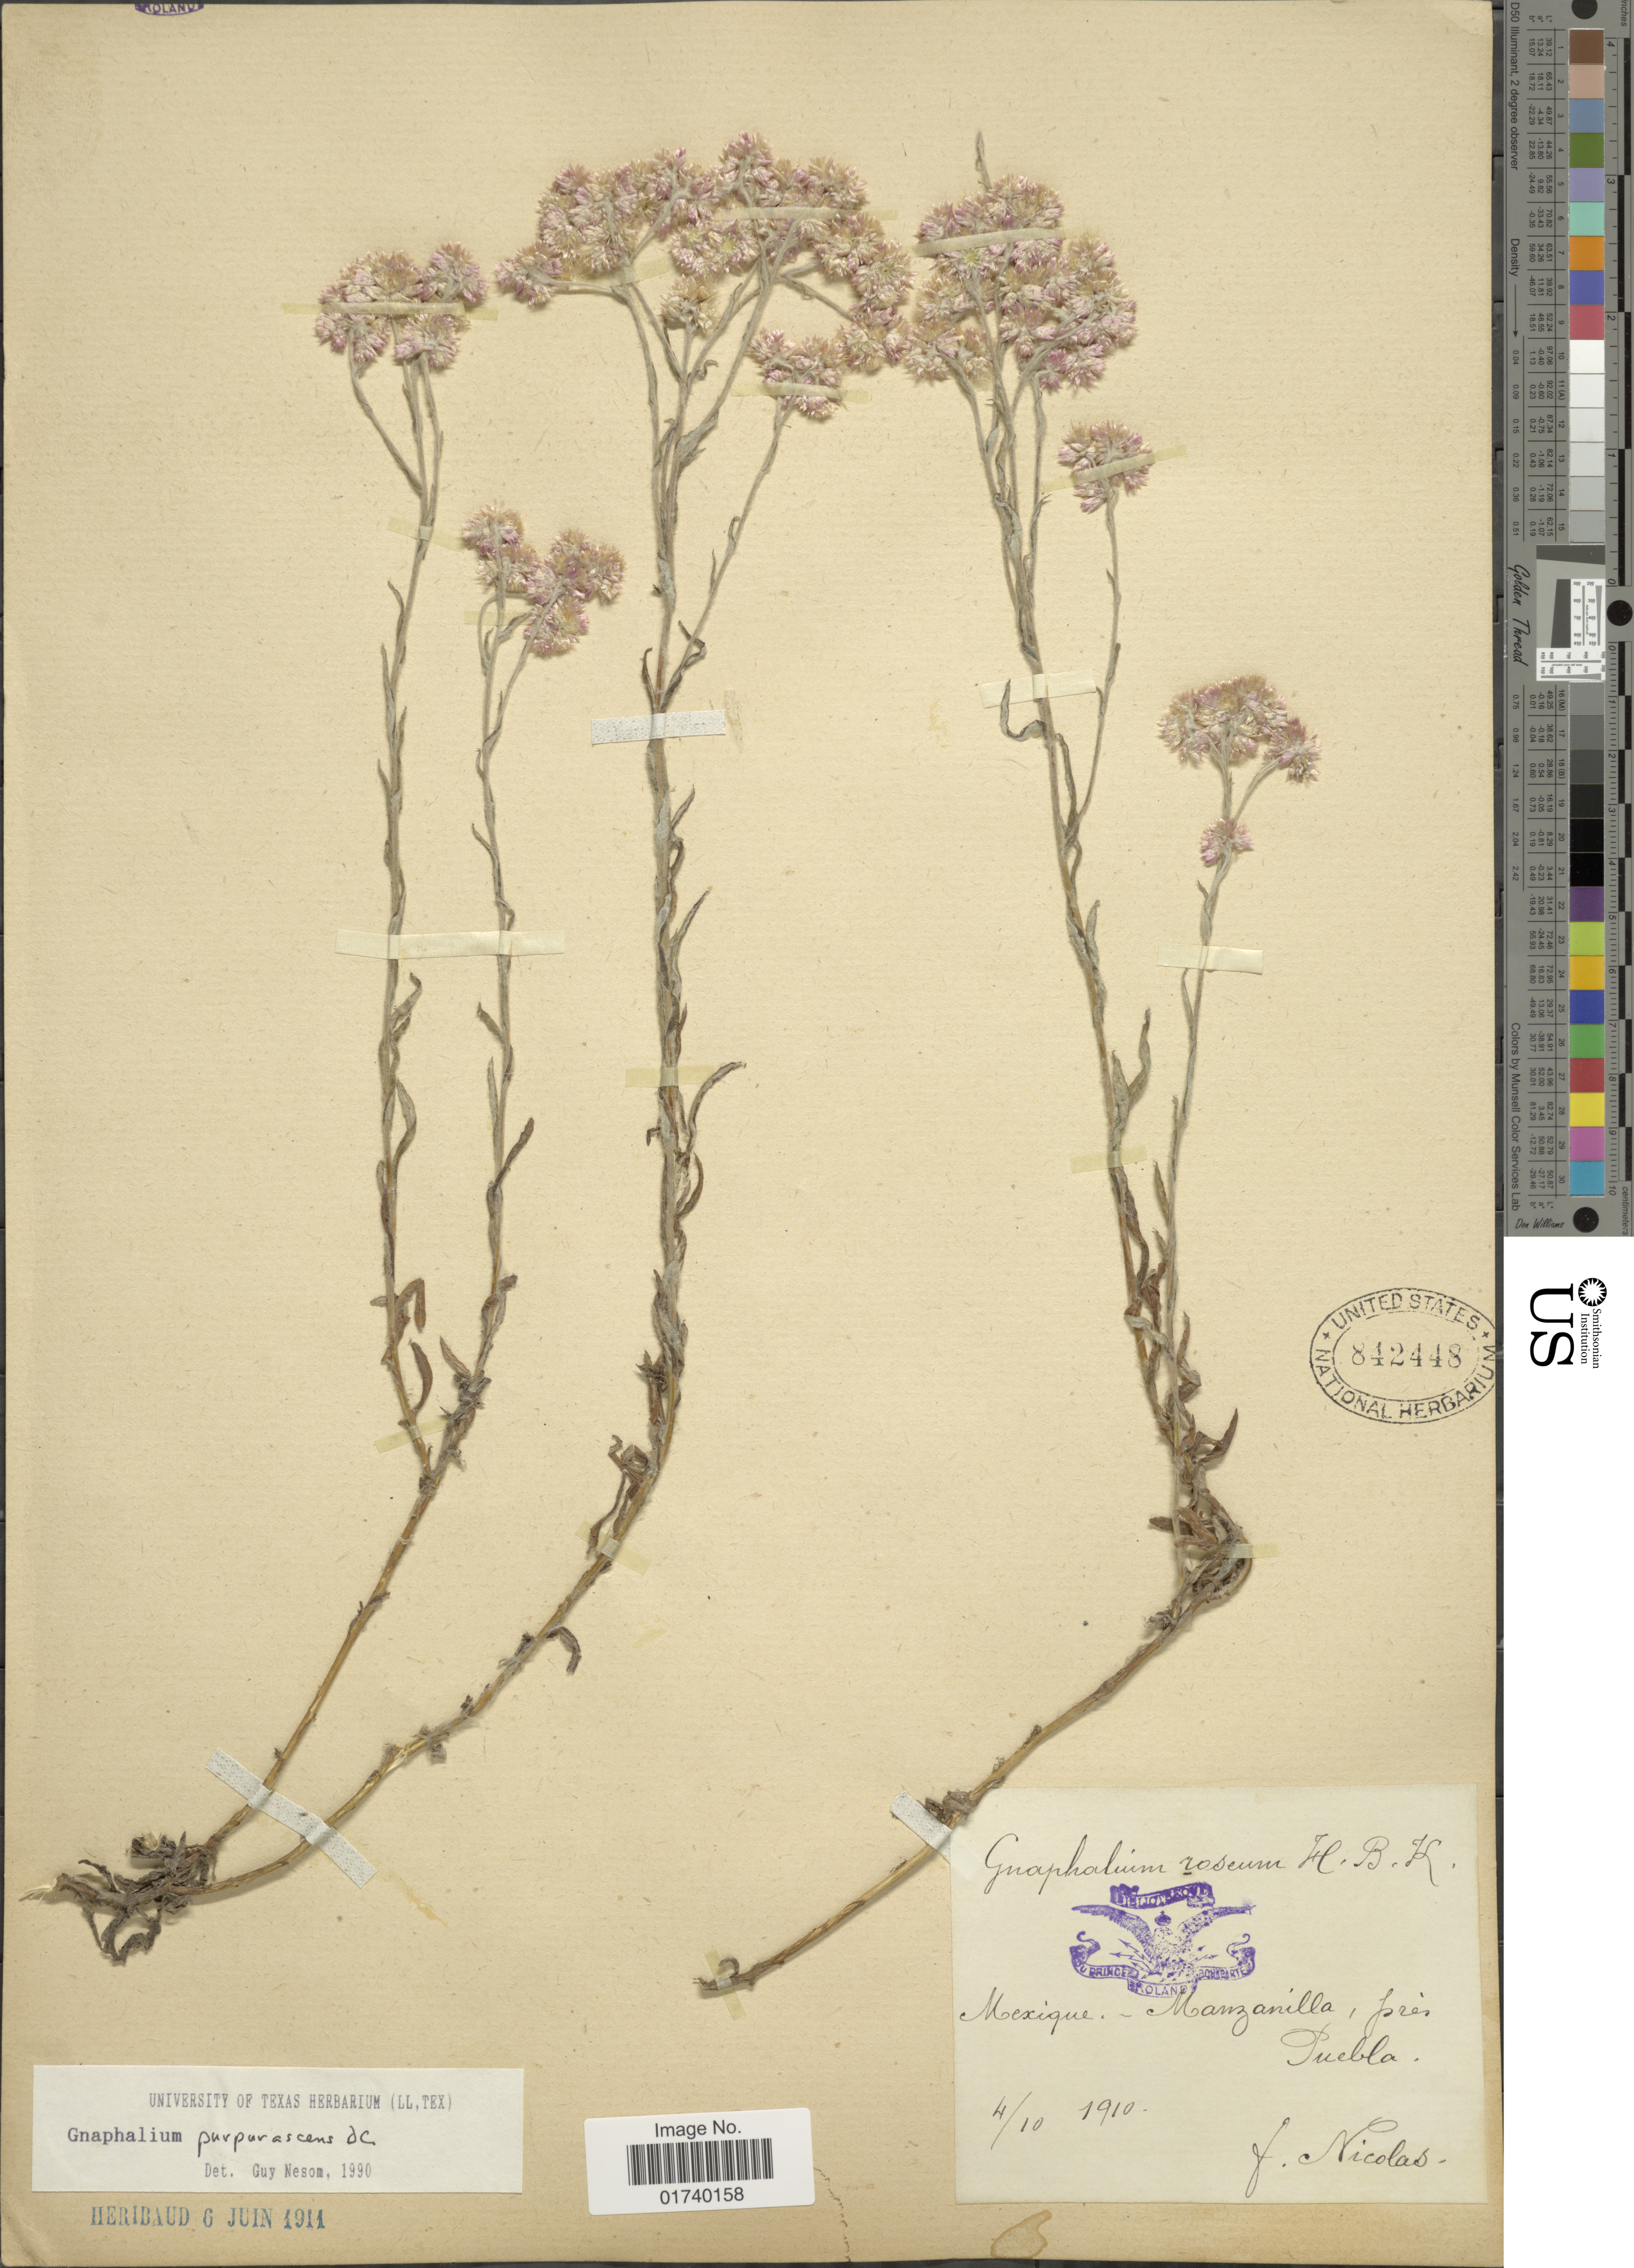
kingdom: Plantae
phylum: Tracheophyta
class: Magnoliopsida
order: Asterales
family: Asteraceae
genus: Pseudognaphalium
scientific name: Pseudognaphalium purpurascens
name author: (DC.) Anderb.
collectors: B. Nicolas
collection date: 1910-04-10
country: Mexico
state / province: Puebla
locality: Manzanilla, pres Puebla.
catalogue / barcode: US 842448